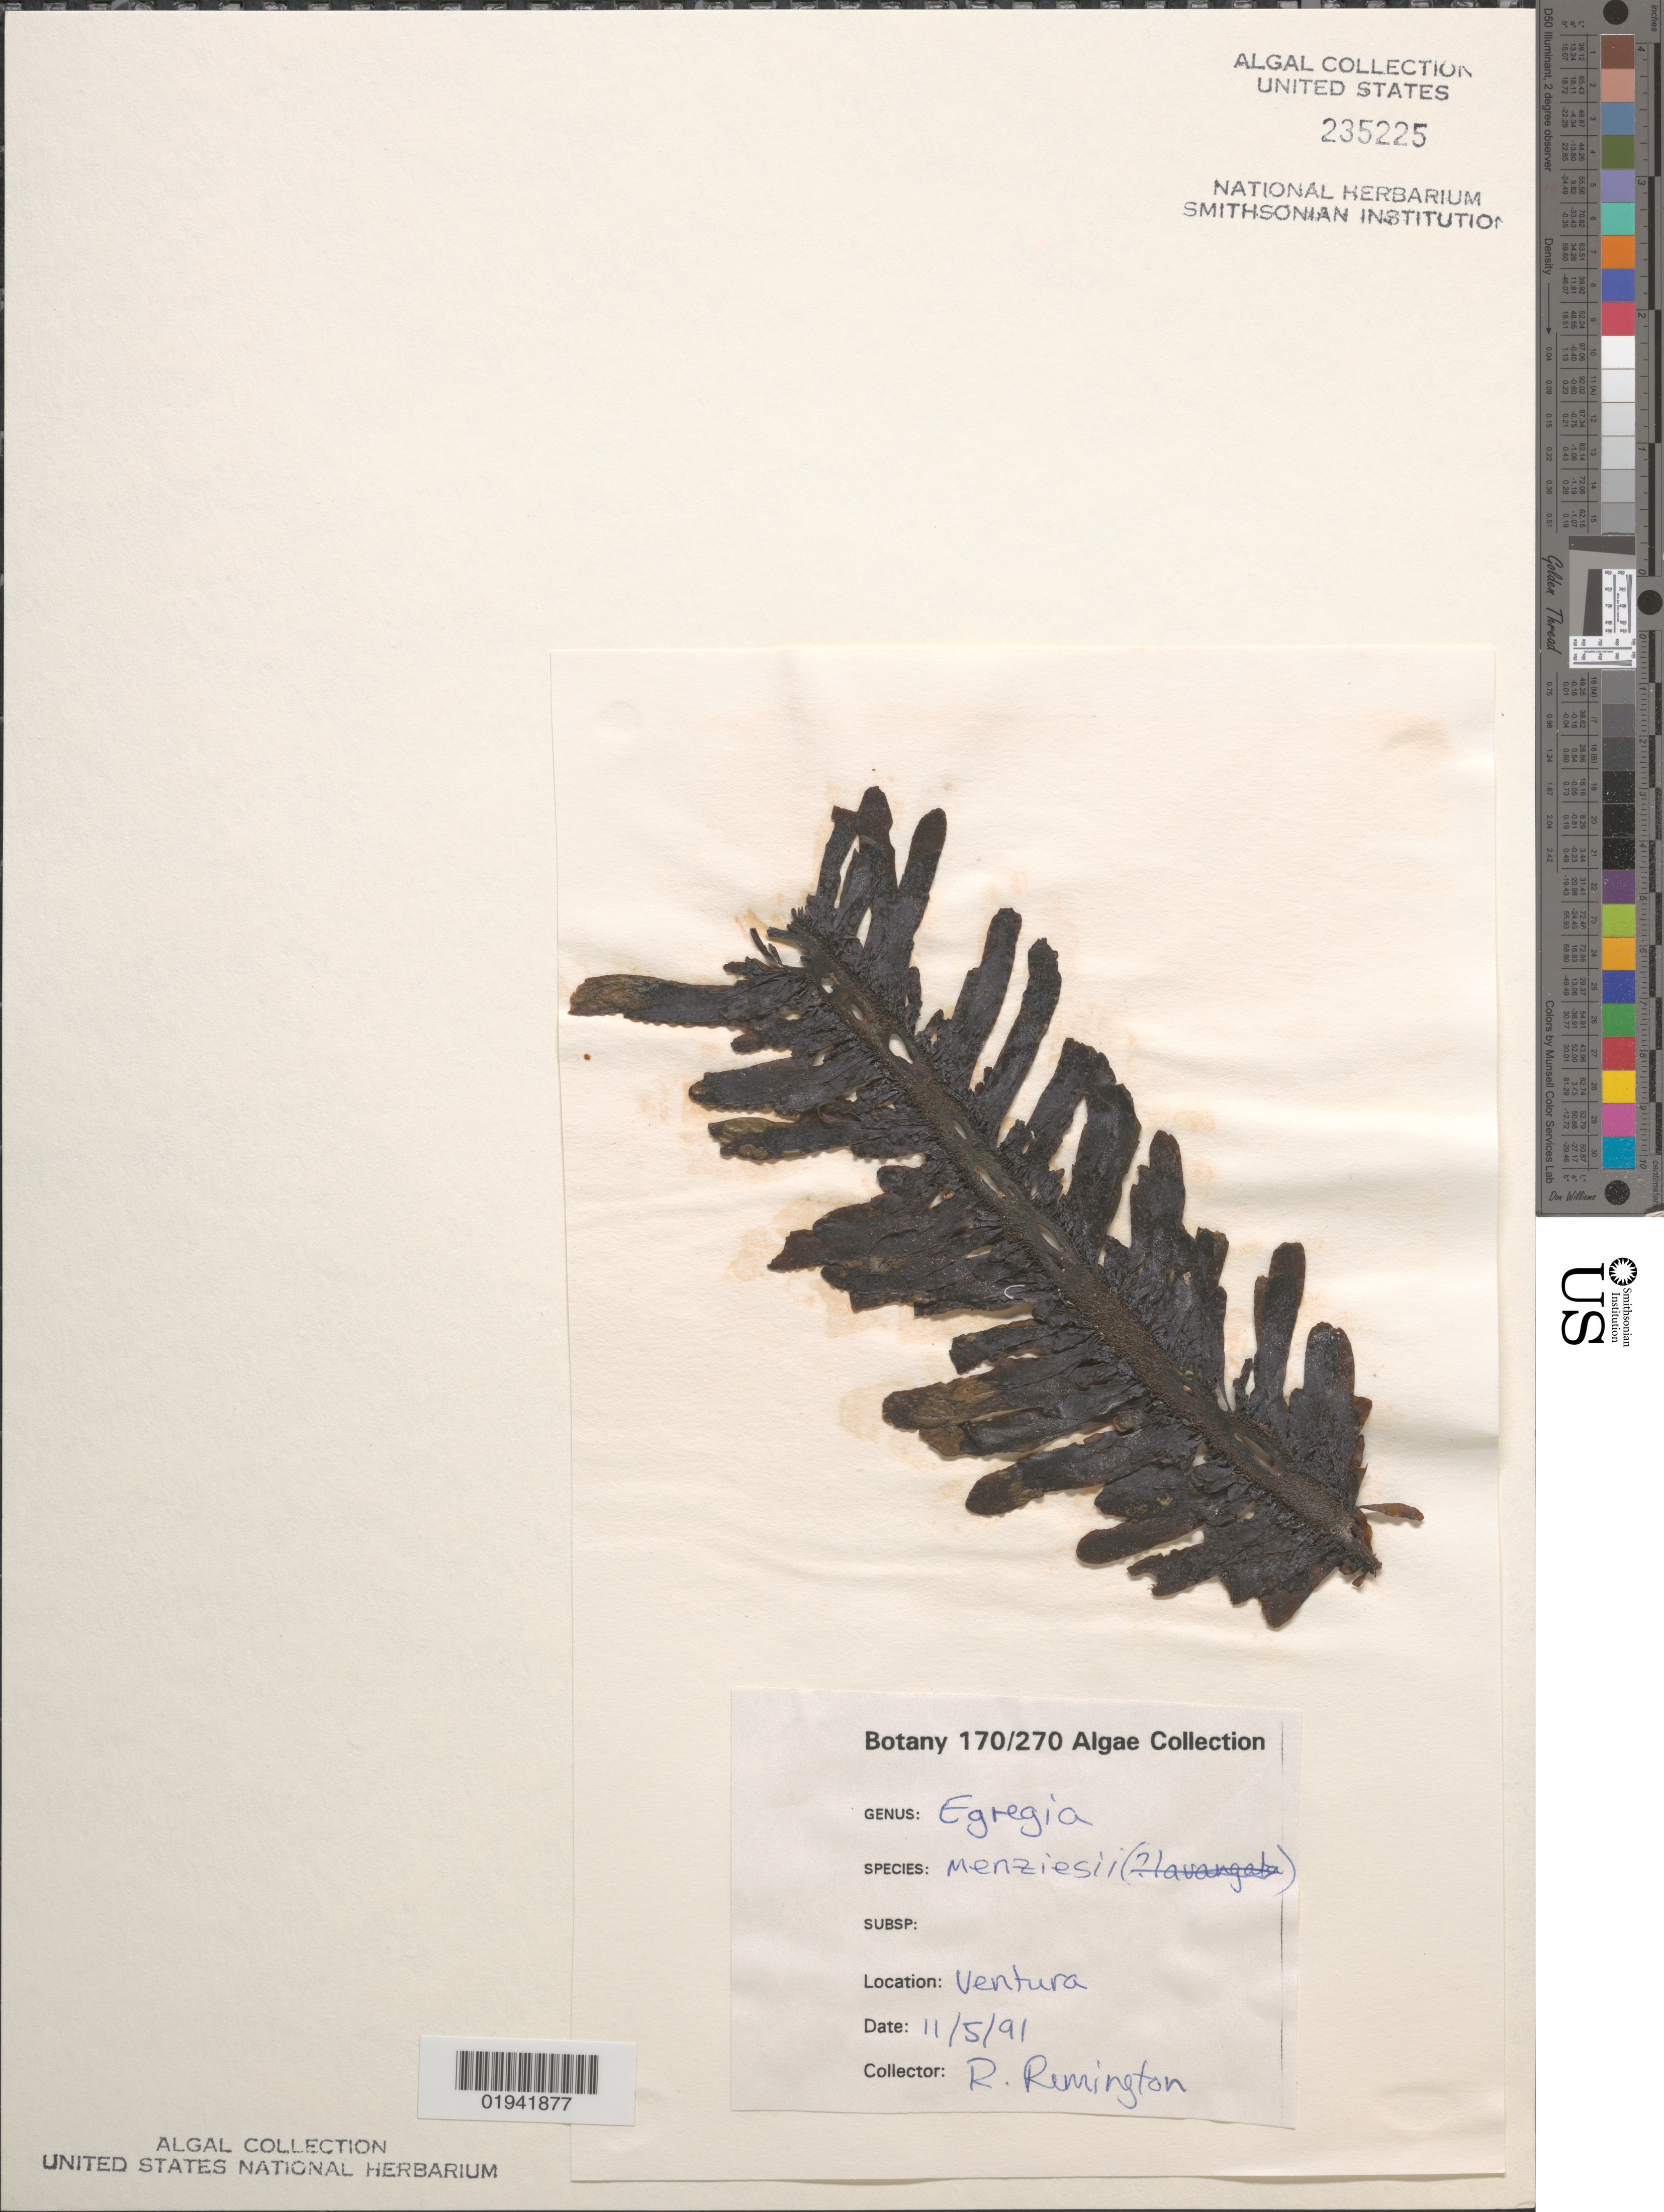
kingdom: Chromista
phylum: Ochrophyta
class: Phaeophyceae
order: Laminariales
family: Lessoniaceae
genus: Egregia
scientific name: Egregia menziesii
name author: (Turner) Aresch.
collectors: R. Remington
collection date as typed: Transcribed d/m/y: 11/5/91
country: United States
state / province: California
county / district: Ventura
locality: Ventura.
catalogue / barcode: US 235225